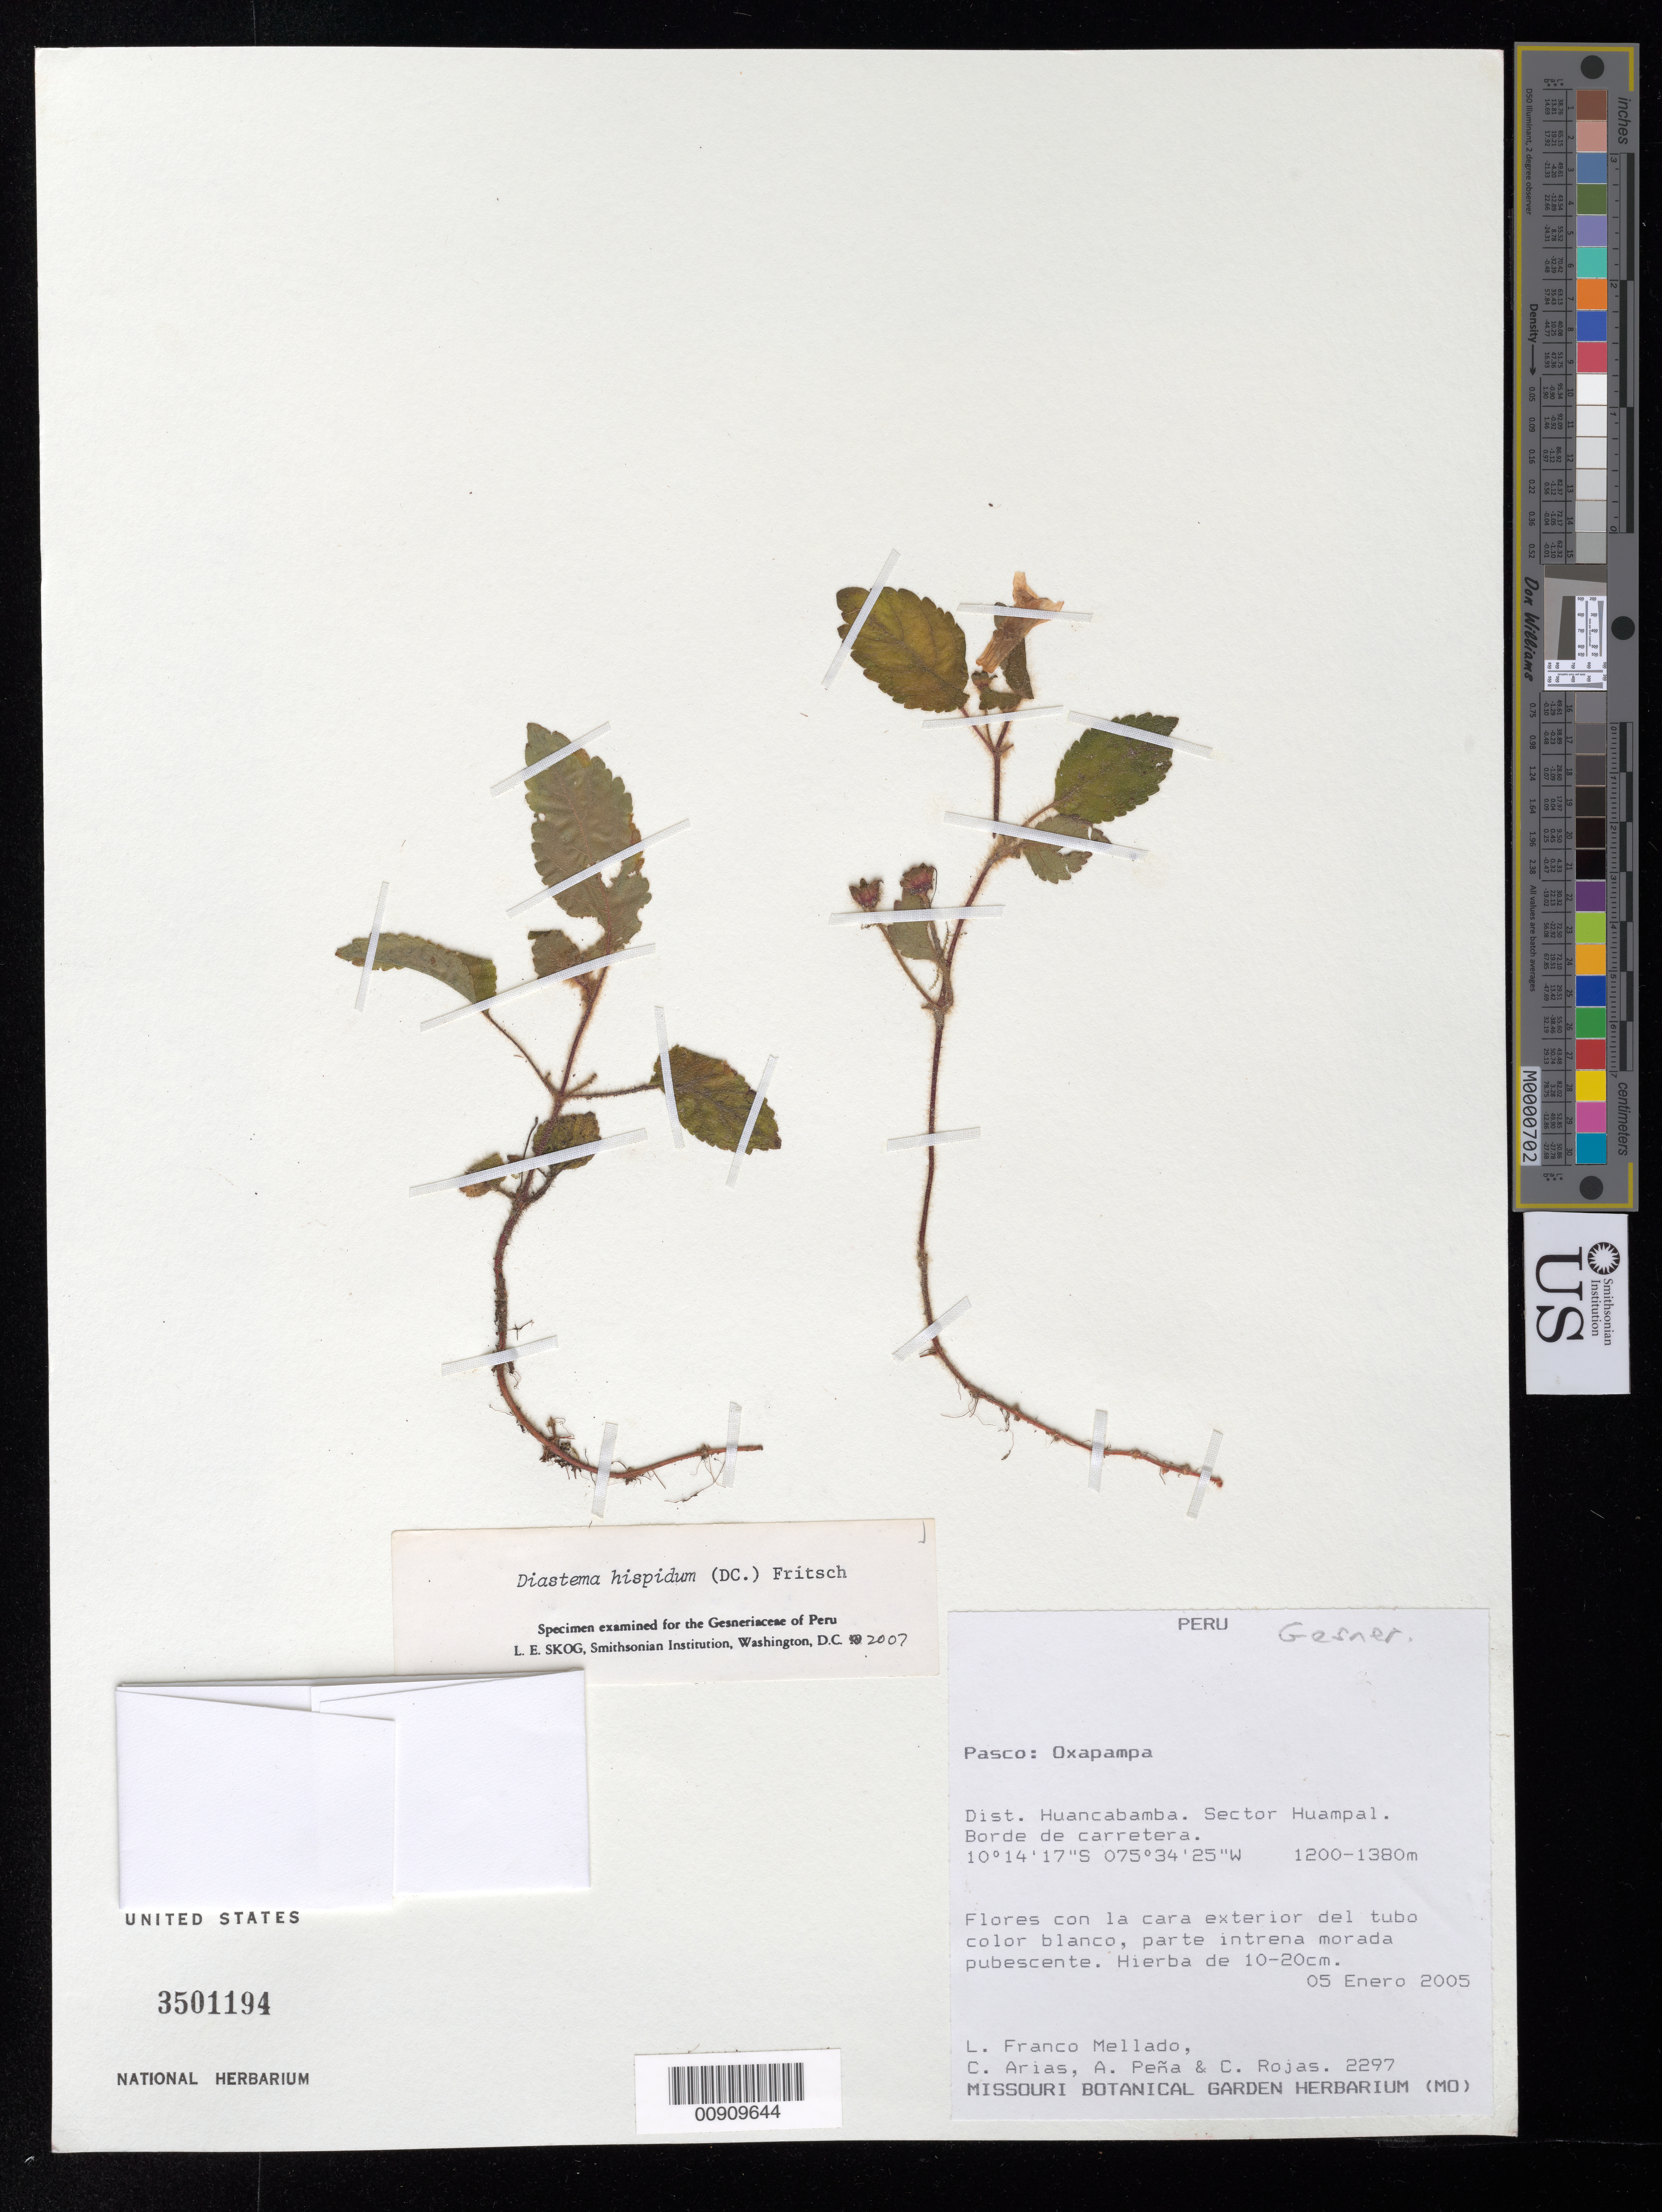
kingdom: Plantae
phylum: Tracheophyta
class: Magnoliopsida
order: Lamiales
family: Gesneriaceae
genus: Diastema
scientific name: Diastema hispidum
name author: (DC.) Fritsch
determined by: Skog, Laurence E.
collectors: L. Franco Mellado, C. Arias, A. Peña & C. Rojas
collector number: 2297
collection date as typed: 05 Jan 2005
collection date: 2005-01-05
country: Peru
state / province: Pasco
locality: Pasco: Oxapampa. Dist. Huancabamba, Sector Huampal. Borde de carretera.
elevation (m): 1200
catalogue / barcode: US 3501194